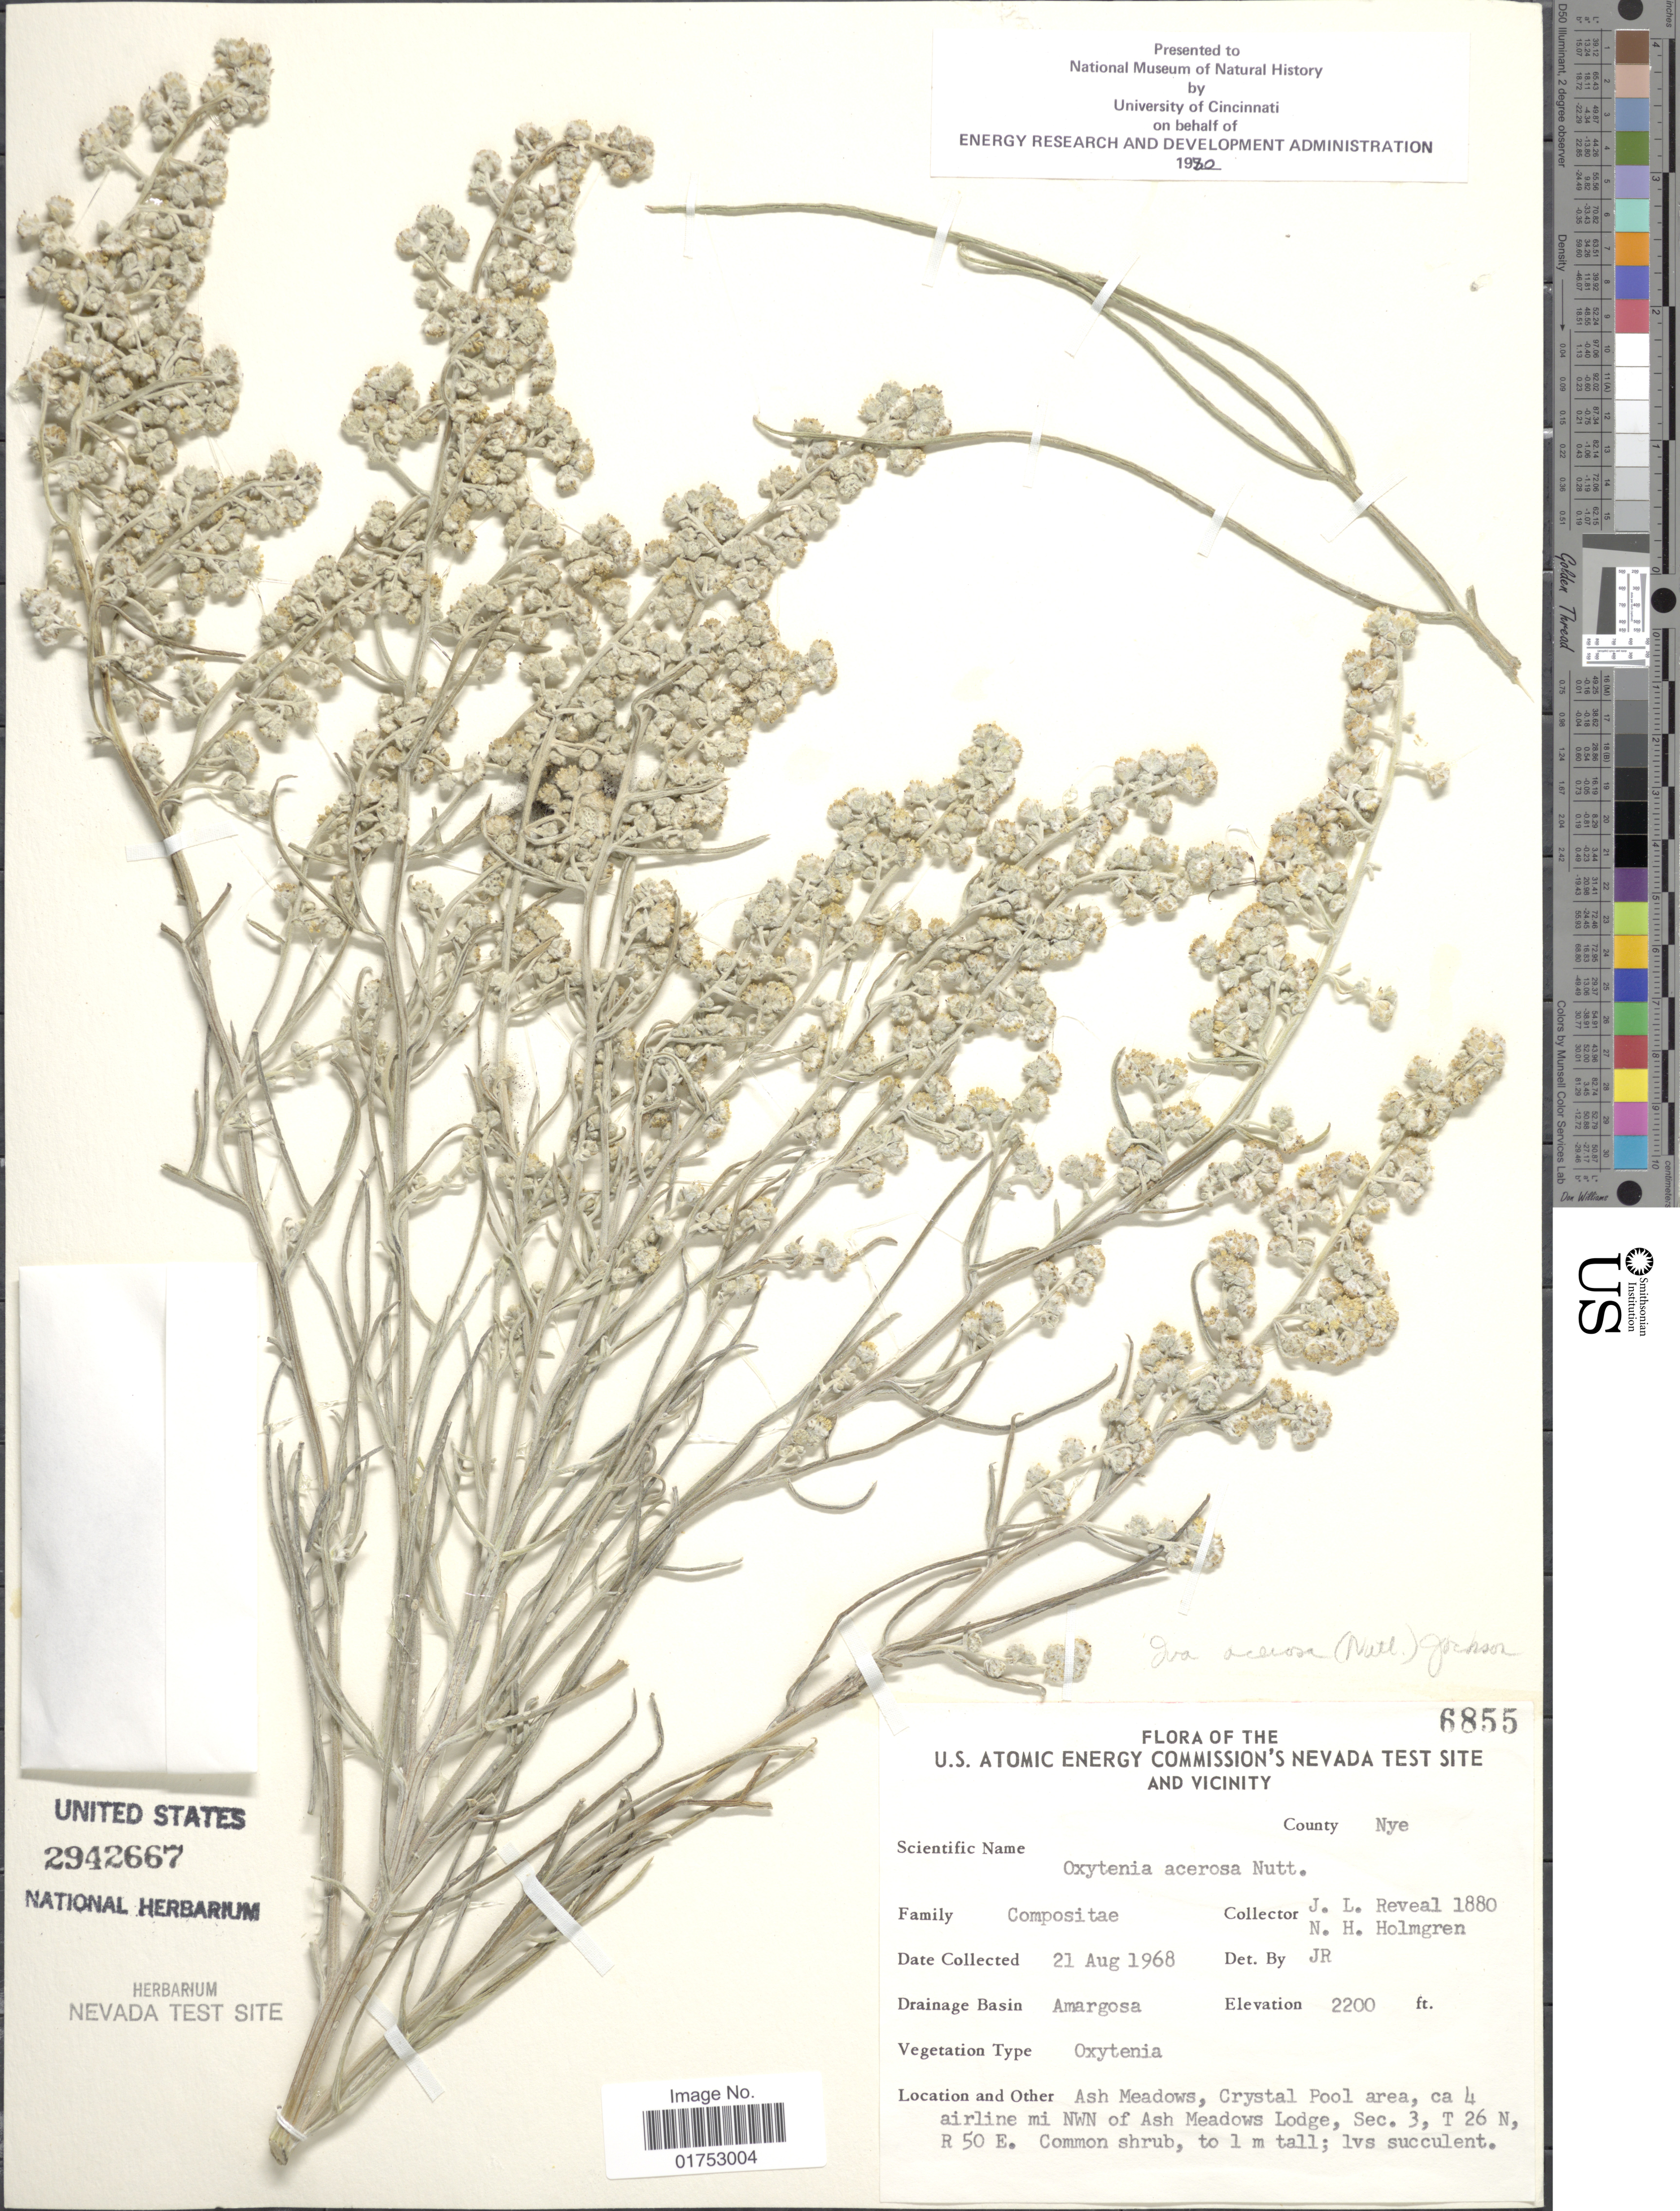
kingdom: Plantae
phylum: Tracheophyta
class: Magnoliopsida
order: Asterales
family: Asteraceae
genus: Oxytenia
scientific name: Oxytenia acerosa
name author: Nutt.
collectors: J. L. Reveal & N. H. Holmgren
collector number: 6855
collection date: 1968-08-21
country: United States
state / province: Nevada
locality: U. S. Atomic Energy Commission's Nevada Test Site and Vicinity, County Nye, Amargosa, Ash Meadows, Crystal Pool area, ca 4 airline mi NWN of Ash Meadows Lodge, Sec 3, T26N, R50E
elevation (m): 671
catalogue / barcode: US 2942667